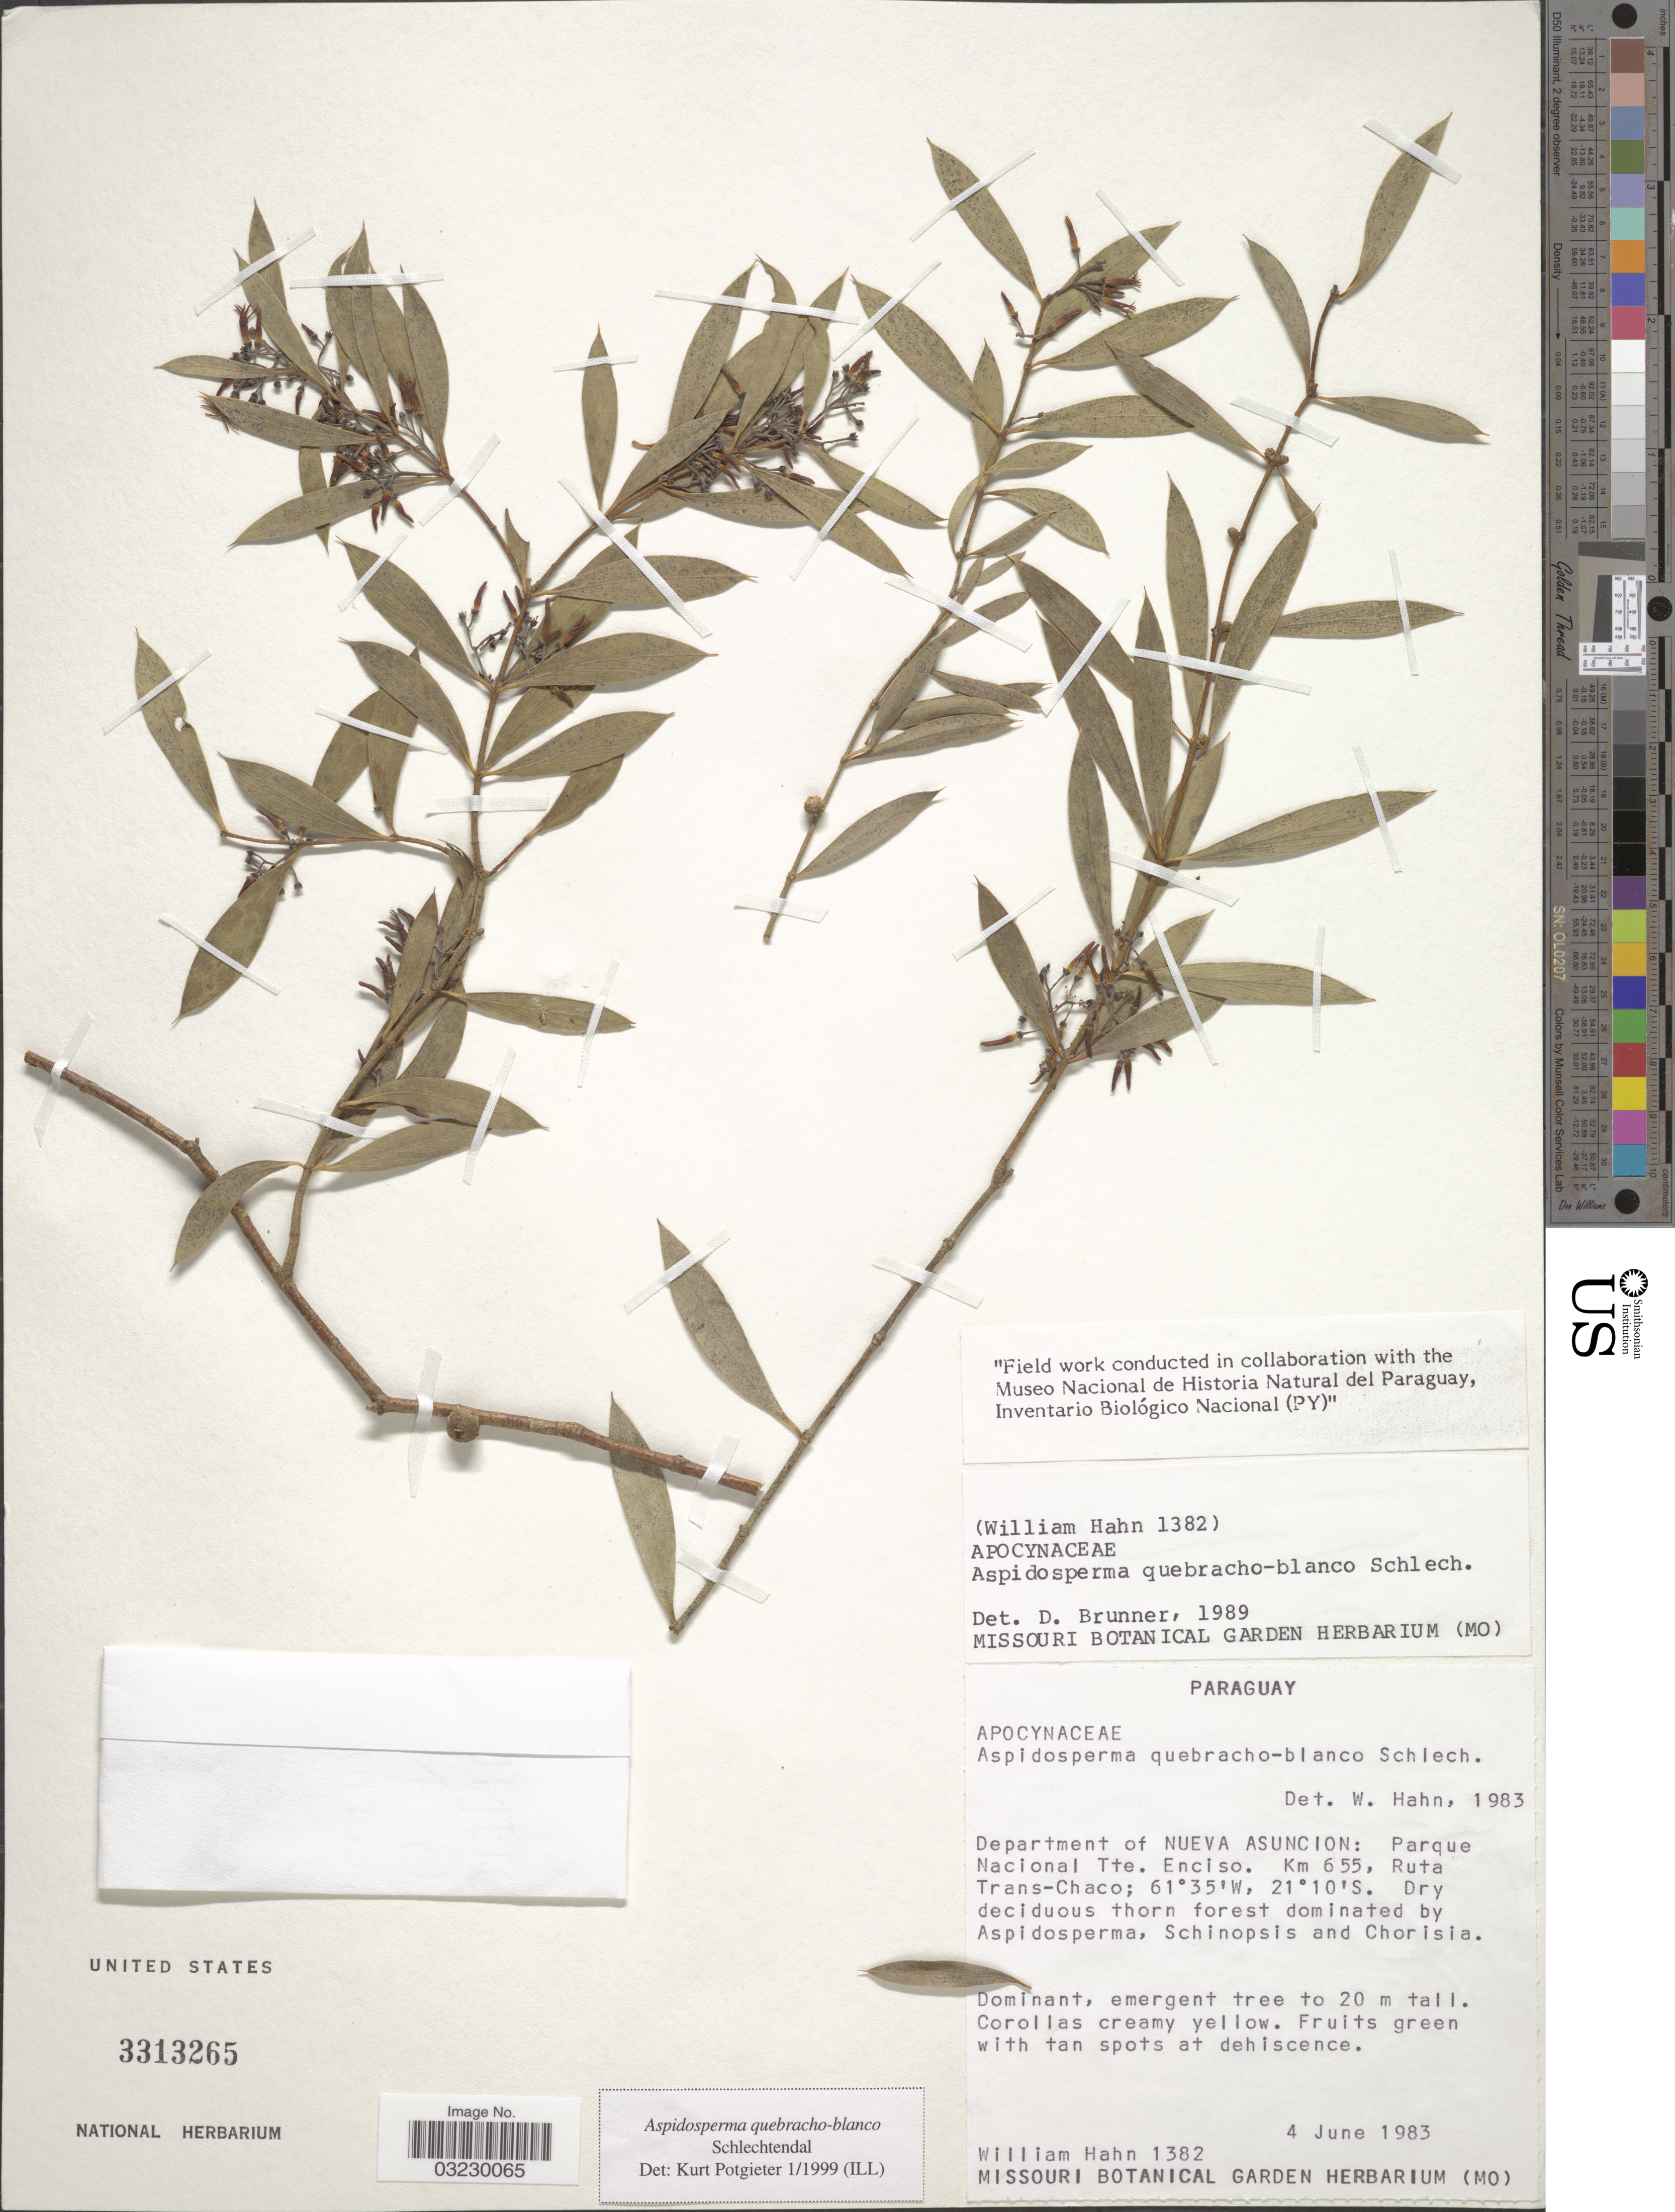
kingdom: Plantae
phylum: Tracheophyta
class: Magnoliopsida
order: Gentianales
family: Apocynaceae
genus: Aspidosperma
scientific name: Aspidosperma quebracho-blanco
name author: Schltdl.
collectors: W. Hahn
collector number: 1382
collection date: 1983-06-04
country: Paraguay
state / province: Asuncion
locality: Department of Nueva Asuncion: Parque Nacional Tte. Enciso. Km 6 55, Ruta Trans-Chaco.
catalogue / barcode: US 3313265